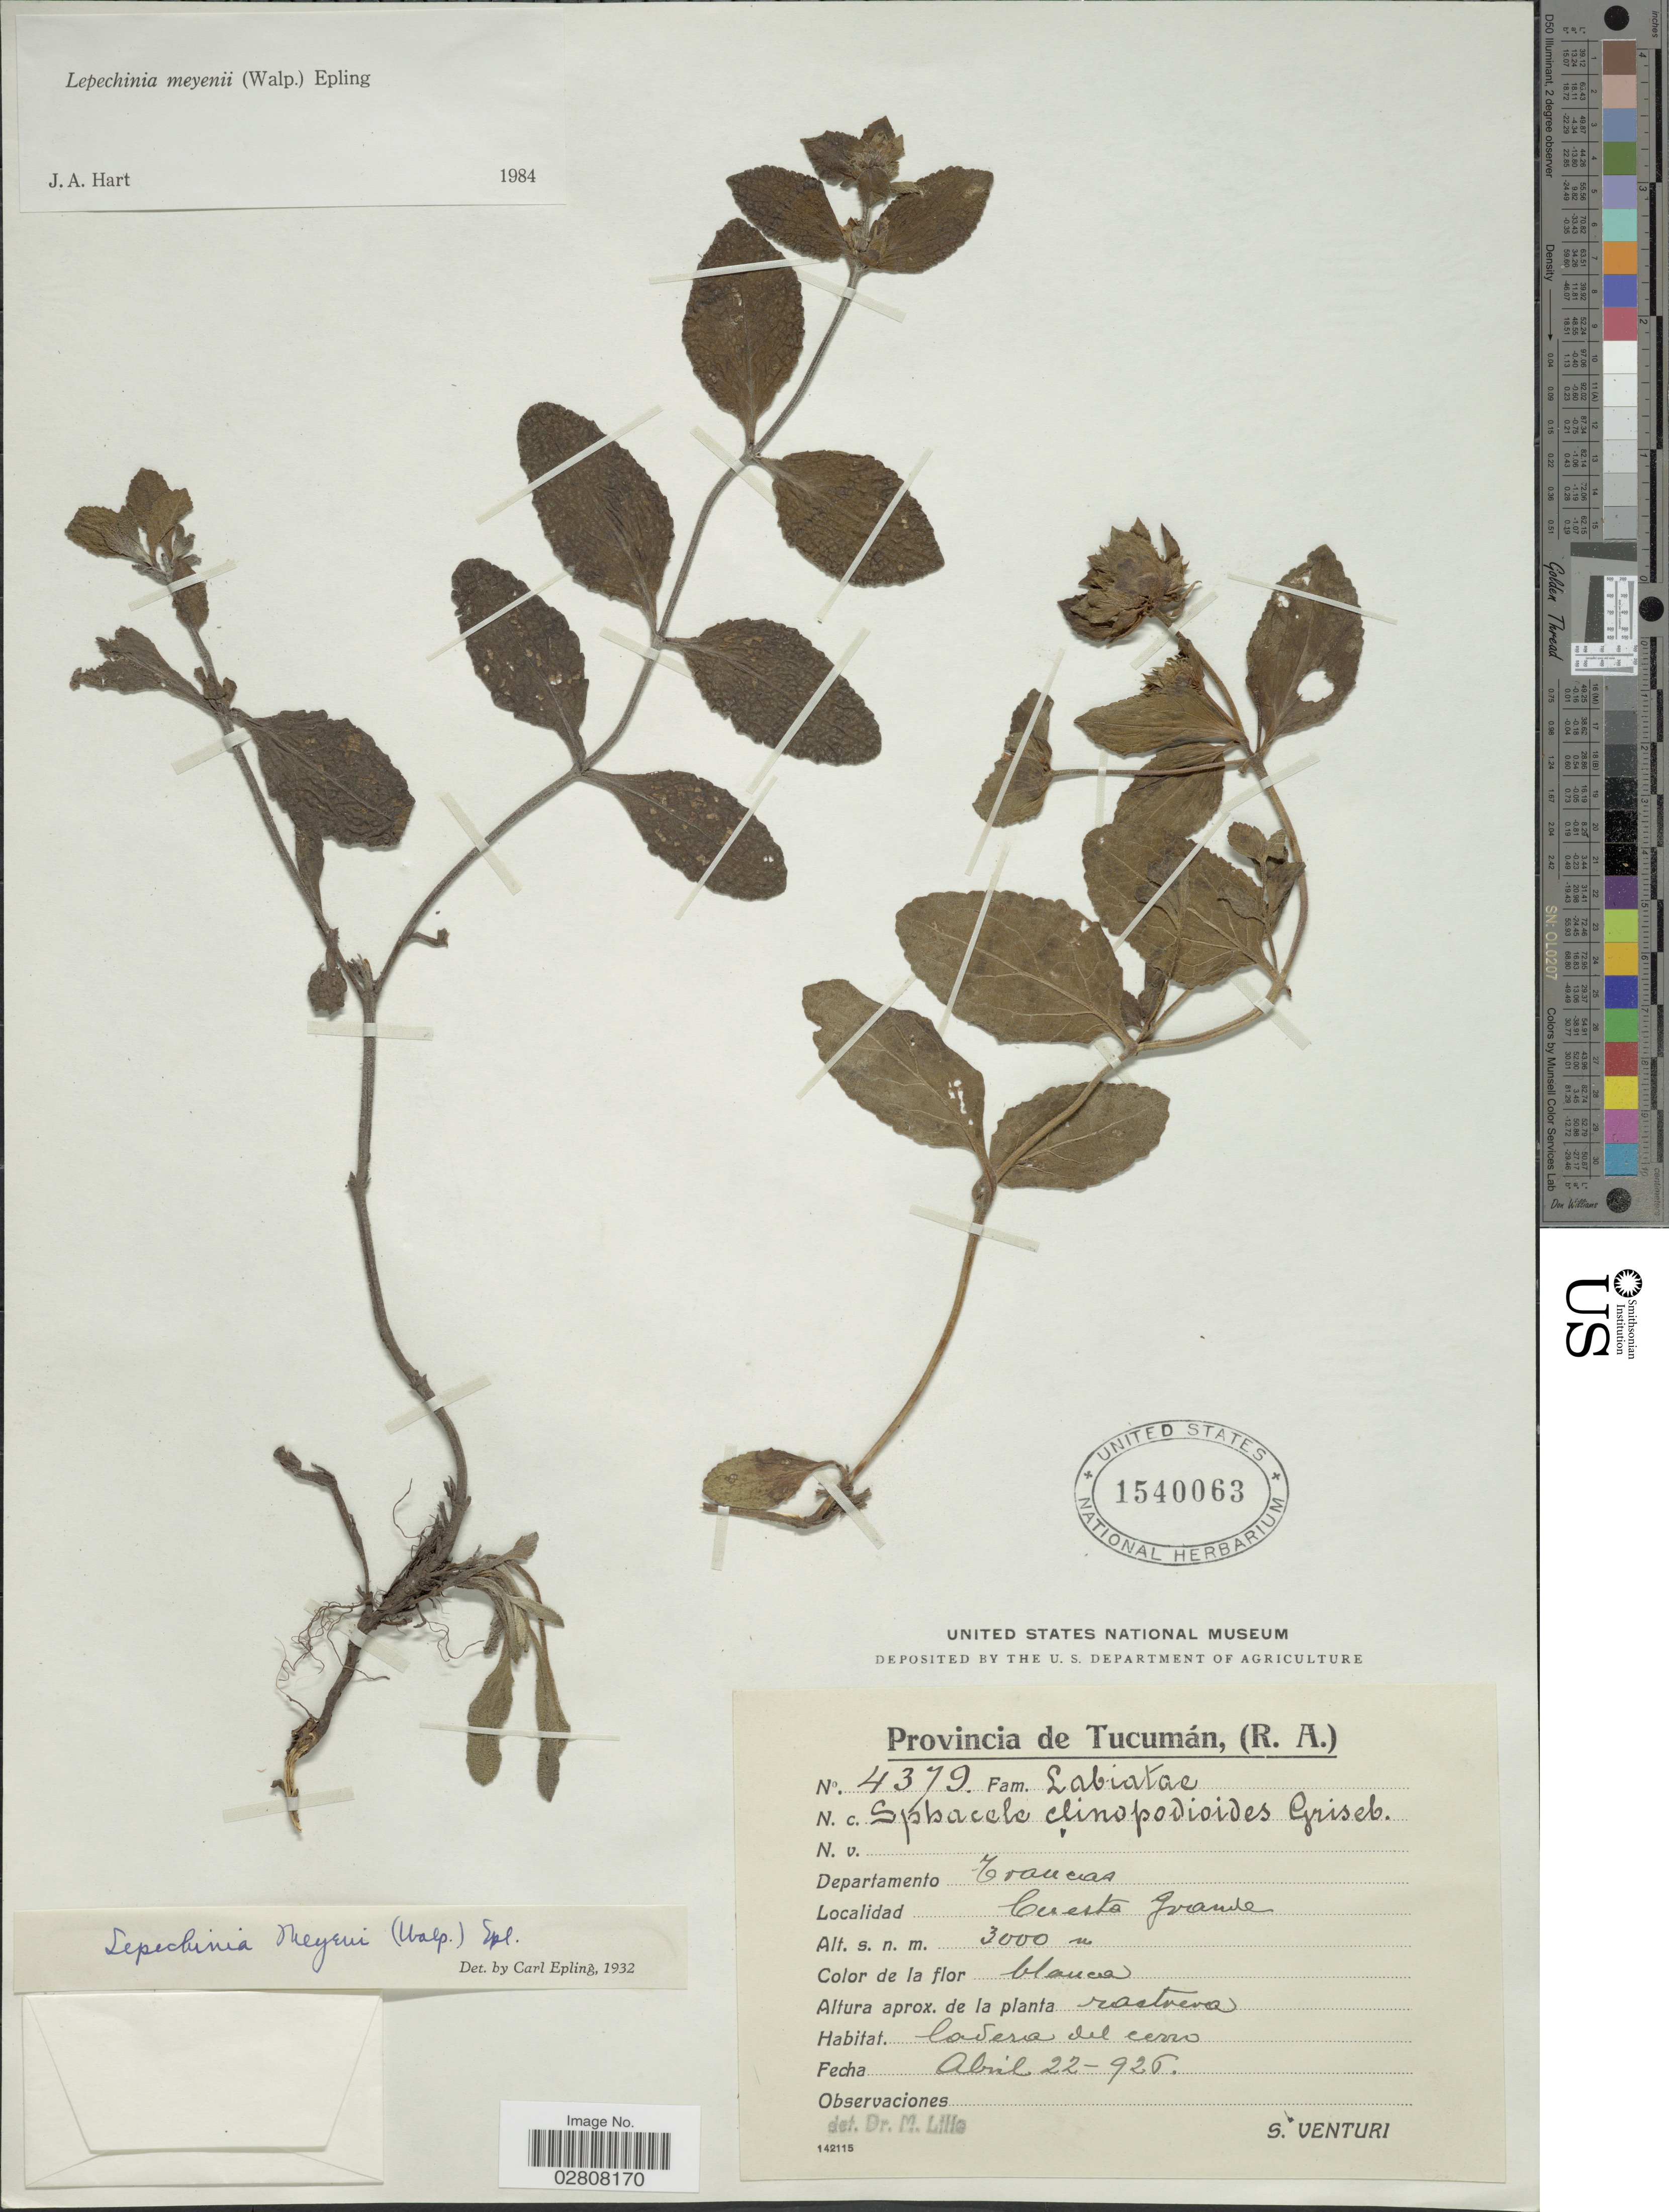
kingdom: Plantae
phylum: Tracheophyta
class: Magnoliopsida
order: Lamiales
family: Lamiaceae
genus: Lepechinia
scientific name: Lepechinia meyenii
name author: (Walp.) Epling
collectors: S. Venturi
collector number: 4379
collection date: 1926-04-22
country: Argentina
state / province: Tucuman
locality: Provincia de Tucumán, (R.A.). Departamento Trancas. Cuesto Grande.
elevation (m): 3000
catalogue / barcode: US 1540063